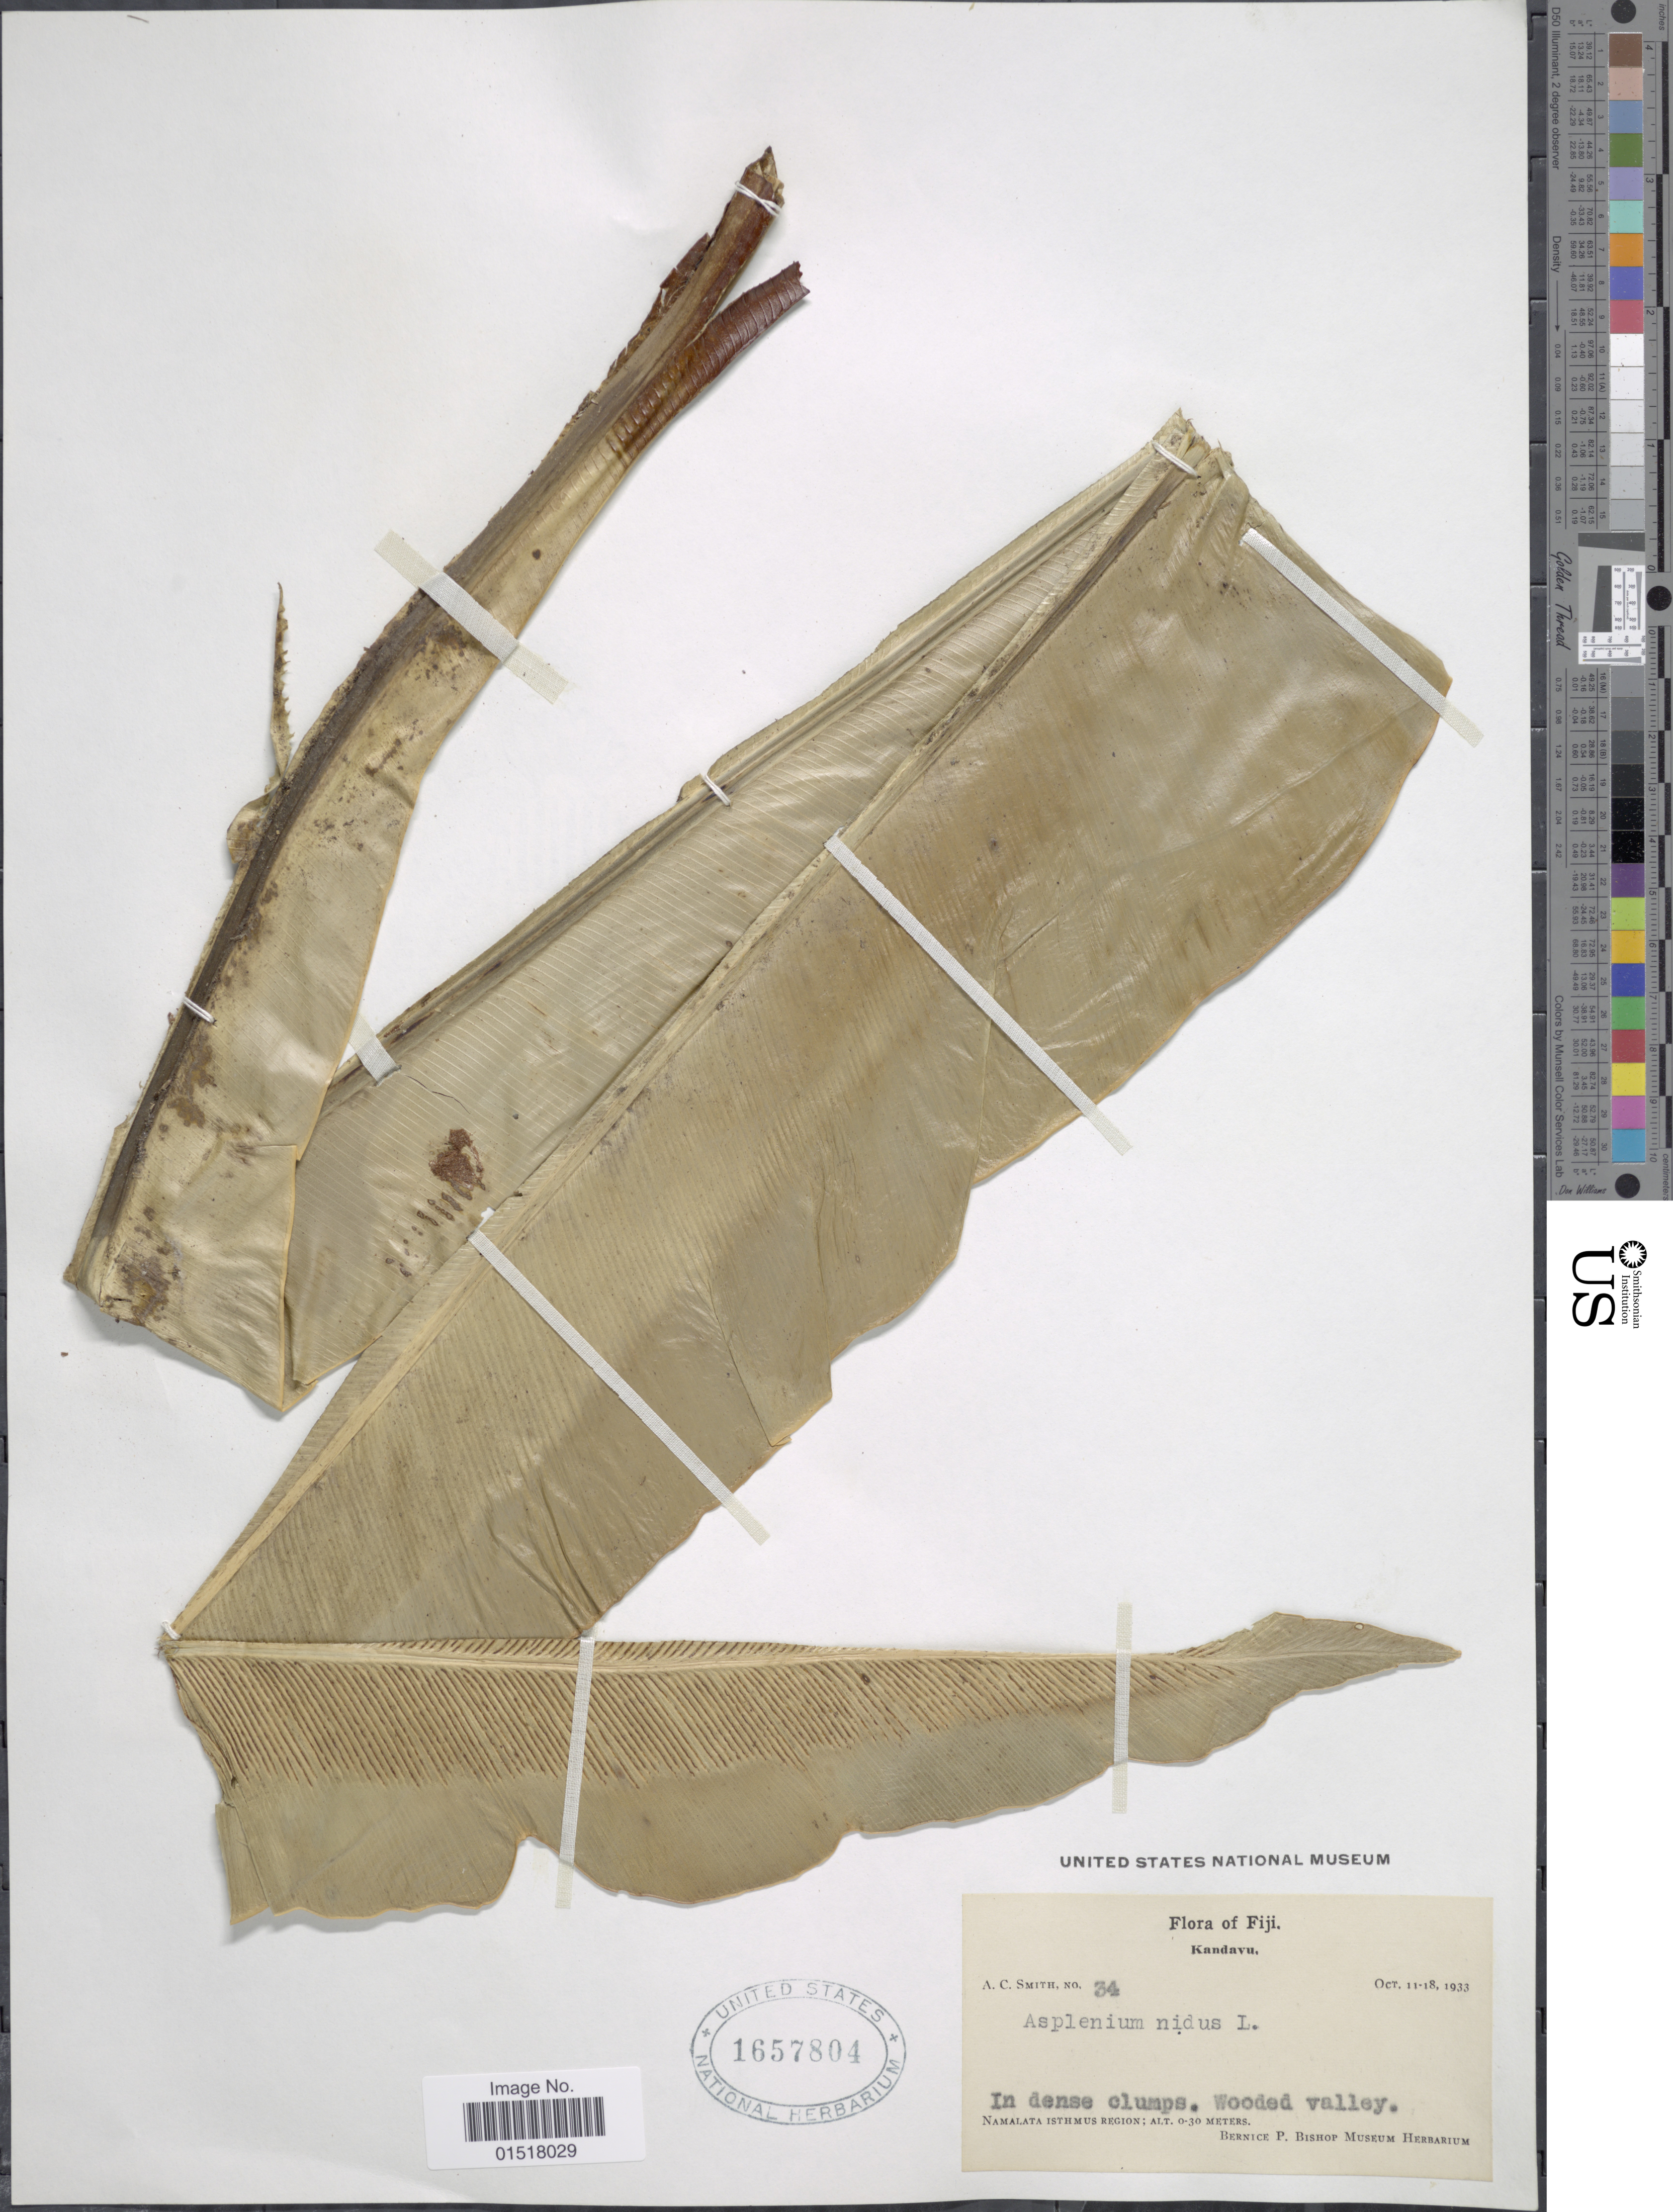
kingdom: Plantae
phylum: Tracheophyta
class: Polypodiopsida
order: Polypodiales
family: Aspleniaceae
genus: Asplenium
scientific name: Asplenium nidus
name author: L.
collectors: A. C. Smith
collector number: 34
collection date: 1933-10-11/1933-10-18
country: Fiji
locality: Kandavu. Wooded valley. Namalata Isthmus Region.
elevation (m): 0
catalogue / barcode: US 1657804